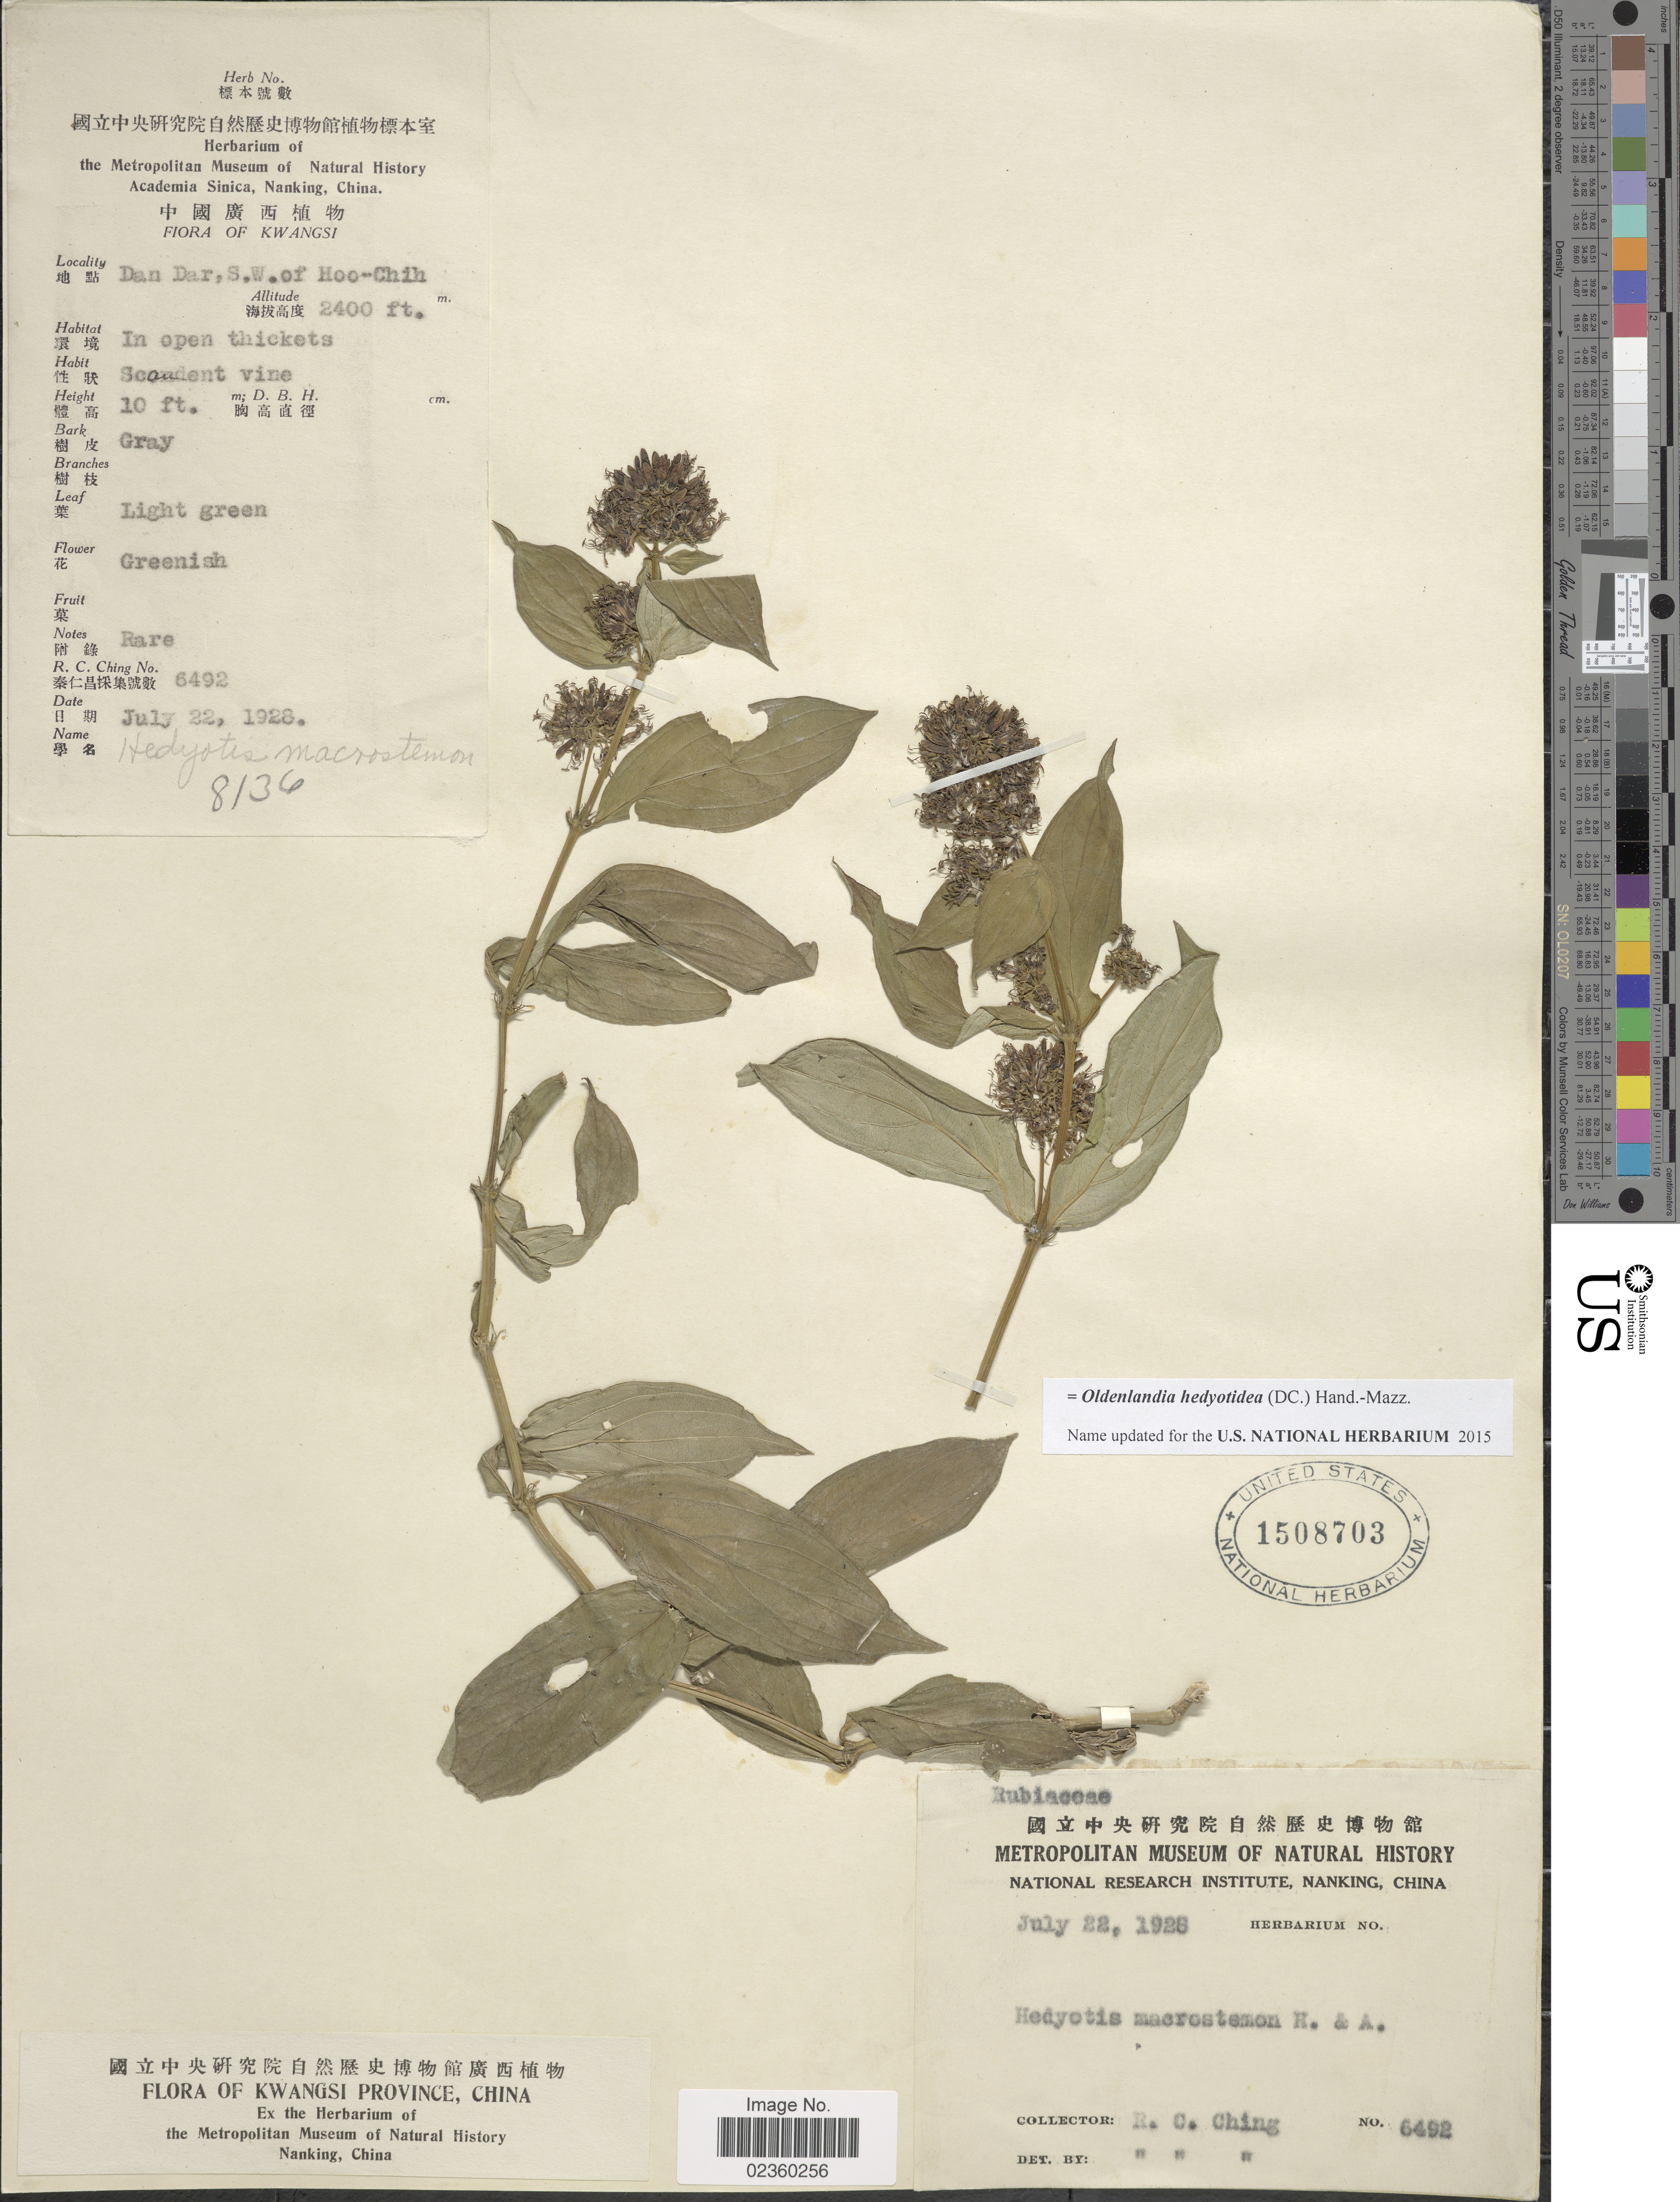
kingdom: Plantae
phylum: Tracheophyta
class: Magnoliopsida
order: Gentianales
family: Rubiaceae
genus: Dimetia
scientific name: Dimetia hedyotidea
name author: (DC.) T.C. Hsu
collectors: R. C. Ching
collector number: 6492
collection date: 1928-07-22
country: China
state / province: Guangxi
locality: Kwangsi Province, Dan Dar, S.W. of Hoo-Chih, In open thickets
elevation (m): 732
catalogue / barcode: US 1508703